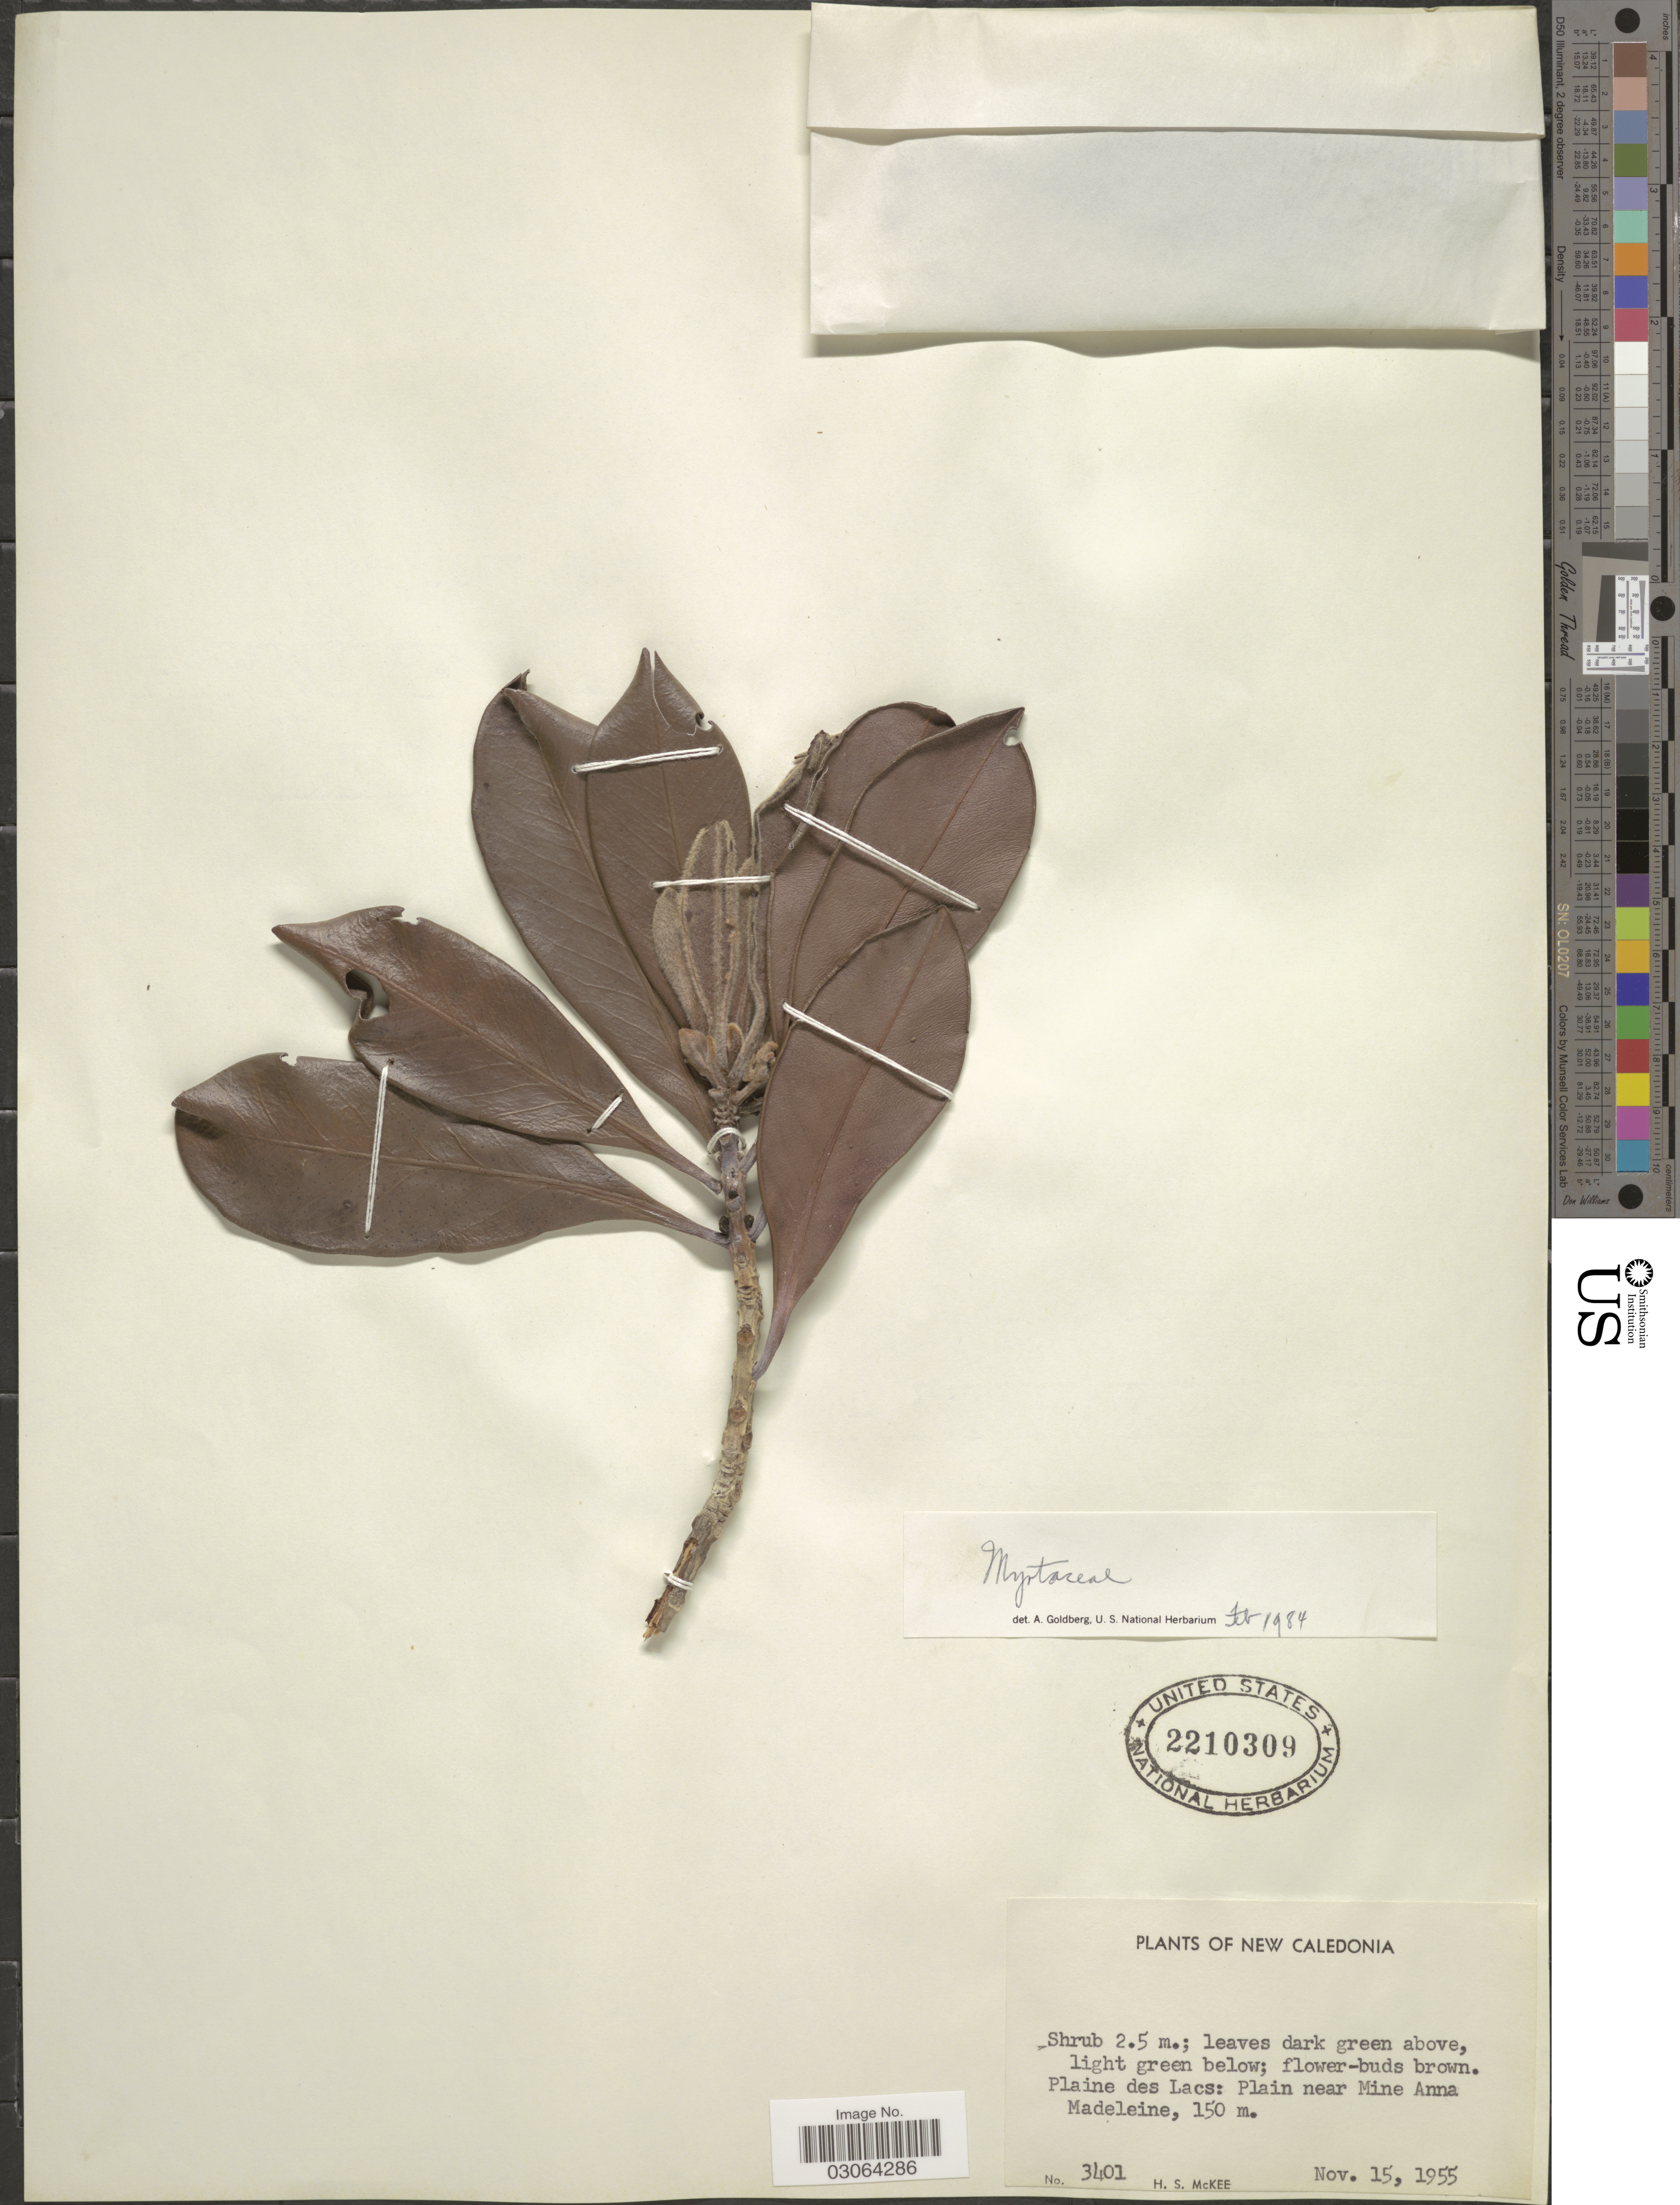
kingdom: Plantae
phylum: Tracheophyta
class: Magnoliopsida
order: Myrtales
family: Myrtaceae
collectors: H. S. McKee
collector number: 3401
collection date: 1955-11-15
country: New Caledonia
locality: Plaine des Lacs: Plain near Mine Anna Madeleine.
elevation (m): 150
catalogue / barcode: US 2210309